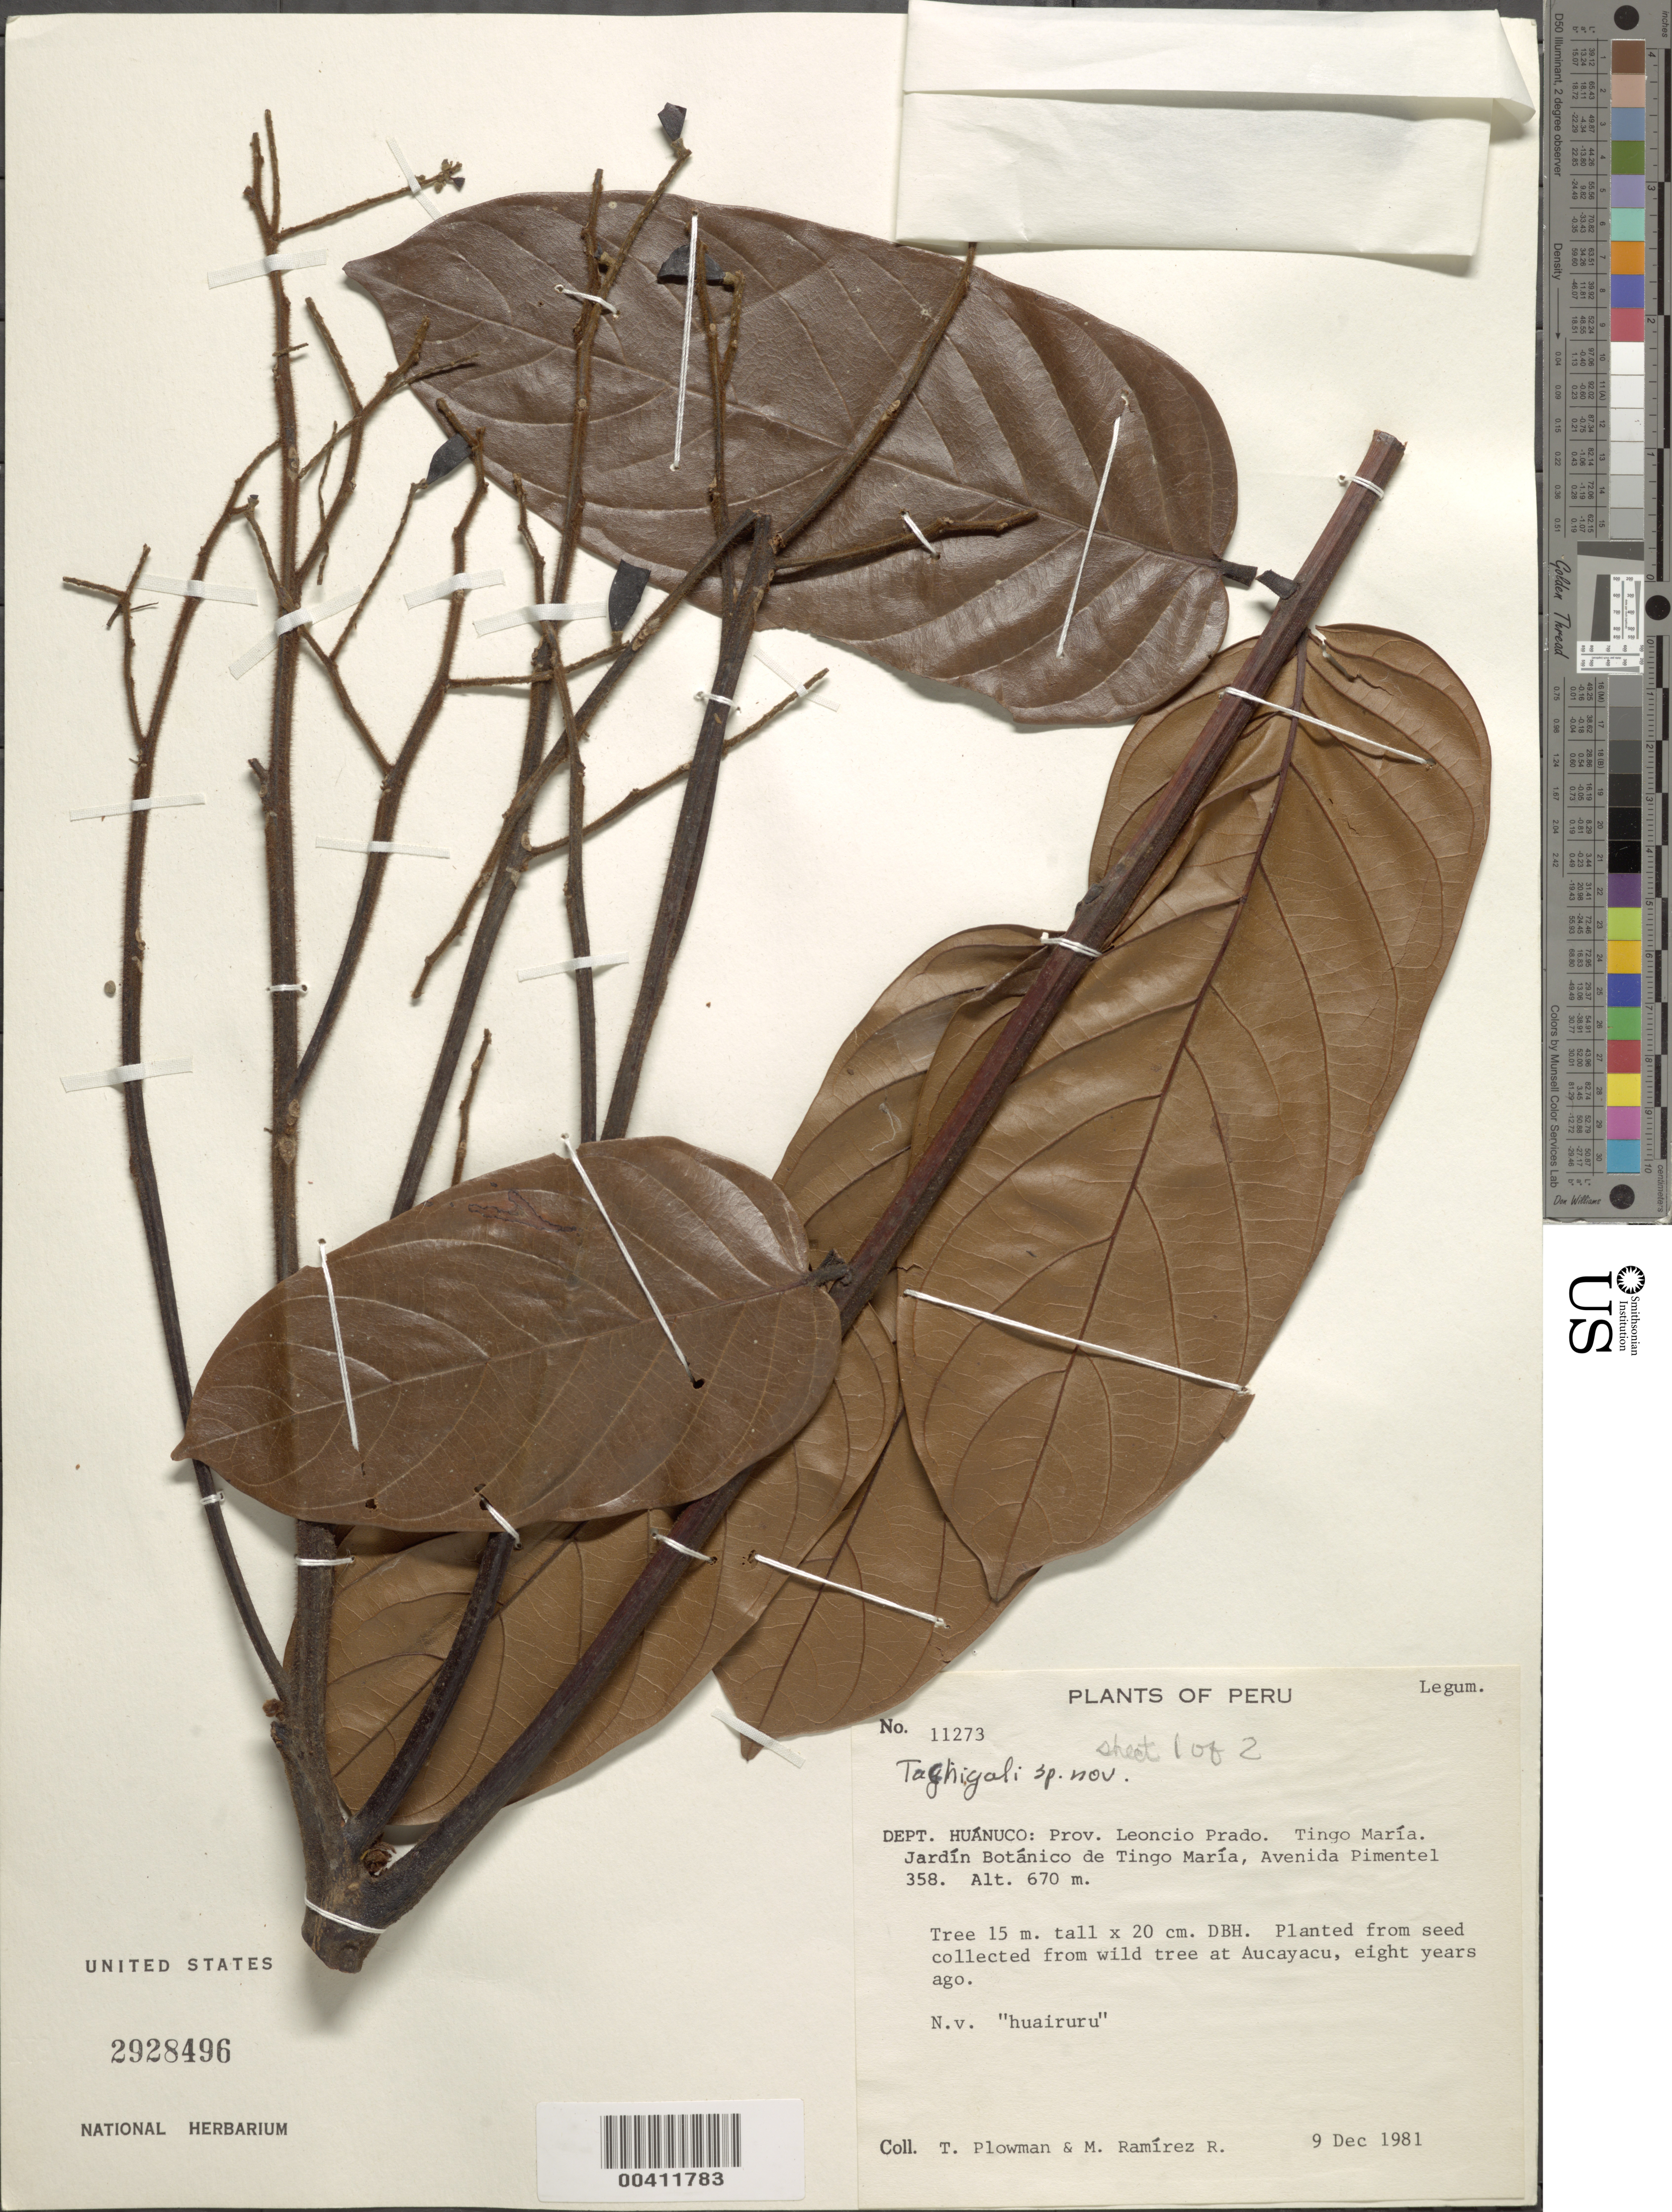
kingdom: Plantae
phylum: Tracheophyta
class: Magnoliopsida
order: Fabales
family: Fabaceae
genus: Tachigali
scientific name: Tachigali sp.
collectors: T. Plowman & R. Ramirez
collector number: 11273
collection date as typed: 09 Dec 1981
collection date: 1981-12-09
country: Peru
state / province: Huánuco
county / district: Leoncio Prado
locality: Tingo María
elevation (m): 670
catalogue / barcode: US 2928496